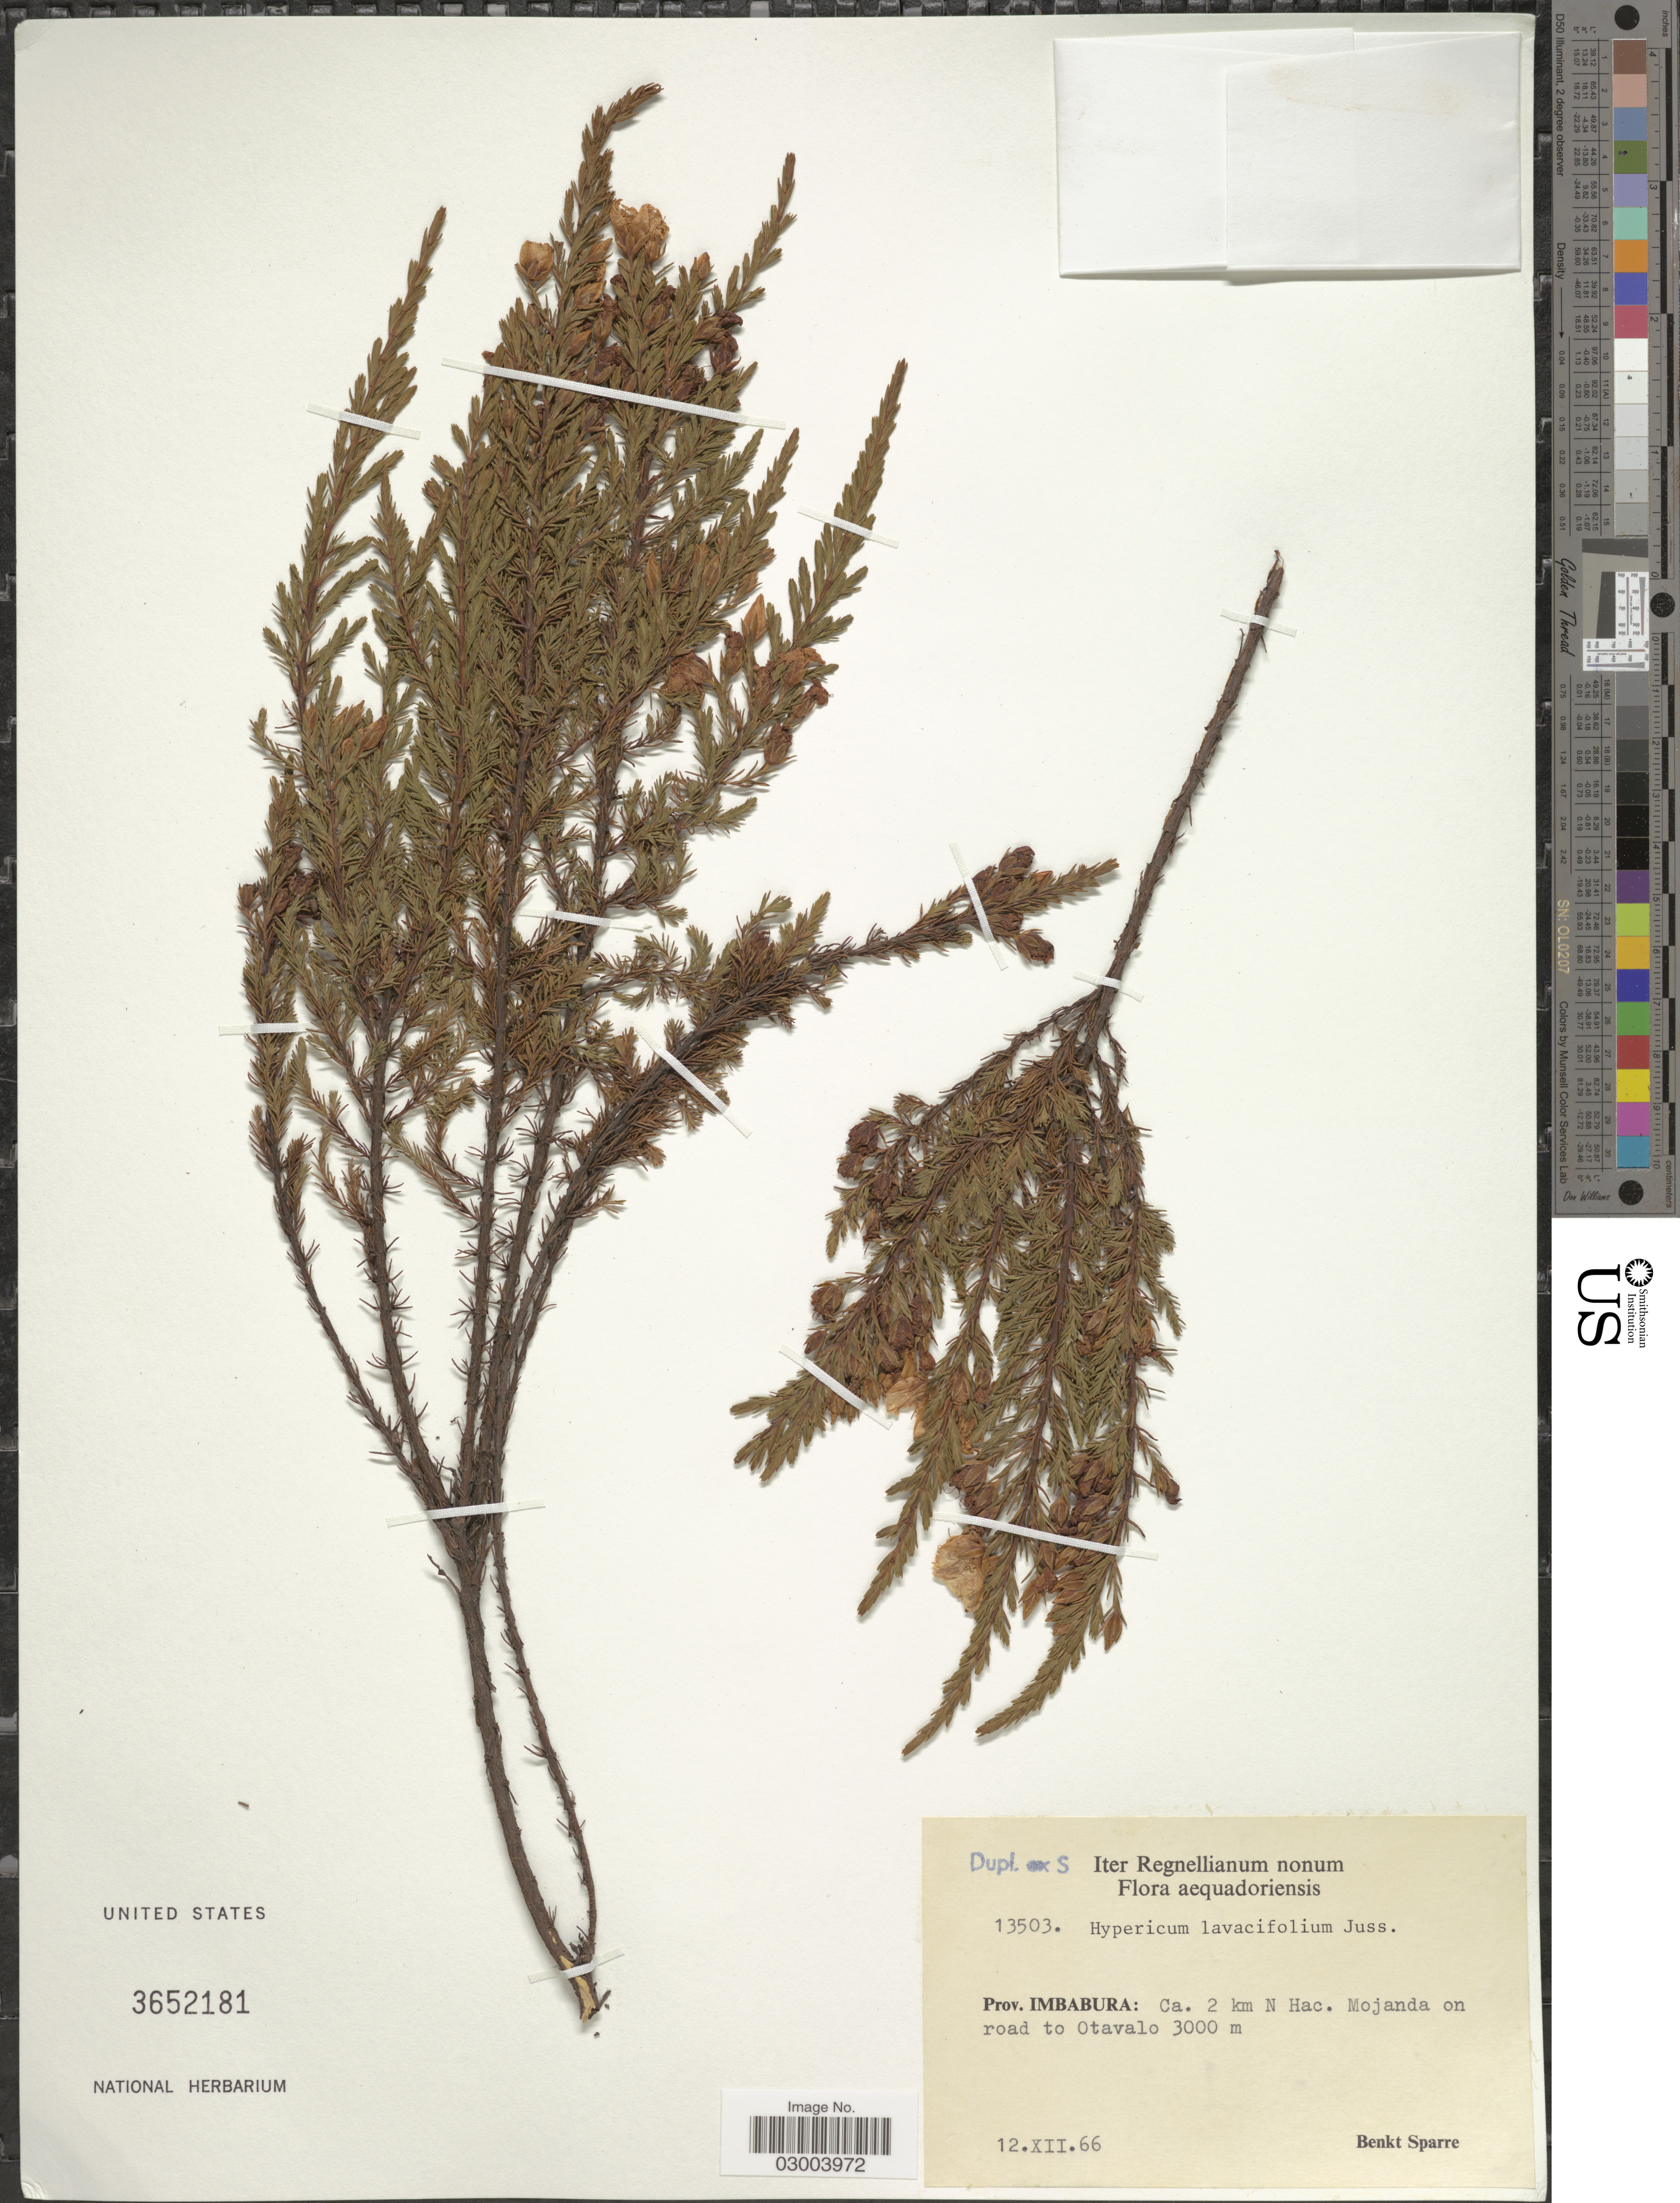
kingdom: Plantae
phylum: Tracheophyta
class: Magnoliopsida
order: Malpighiales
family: Hypericaceae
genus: Hypericum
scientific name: Hypericum laricifolium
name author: Juss.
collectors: B. Sparre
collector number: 13503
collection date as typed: Transcribed d/m/y: 12/12/66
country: Ecuador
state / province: Imbabura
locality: Ca. 2 km N Hac. Mojanda on road to Otavalo.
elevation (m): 3000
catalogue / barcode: US 3652181